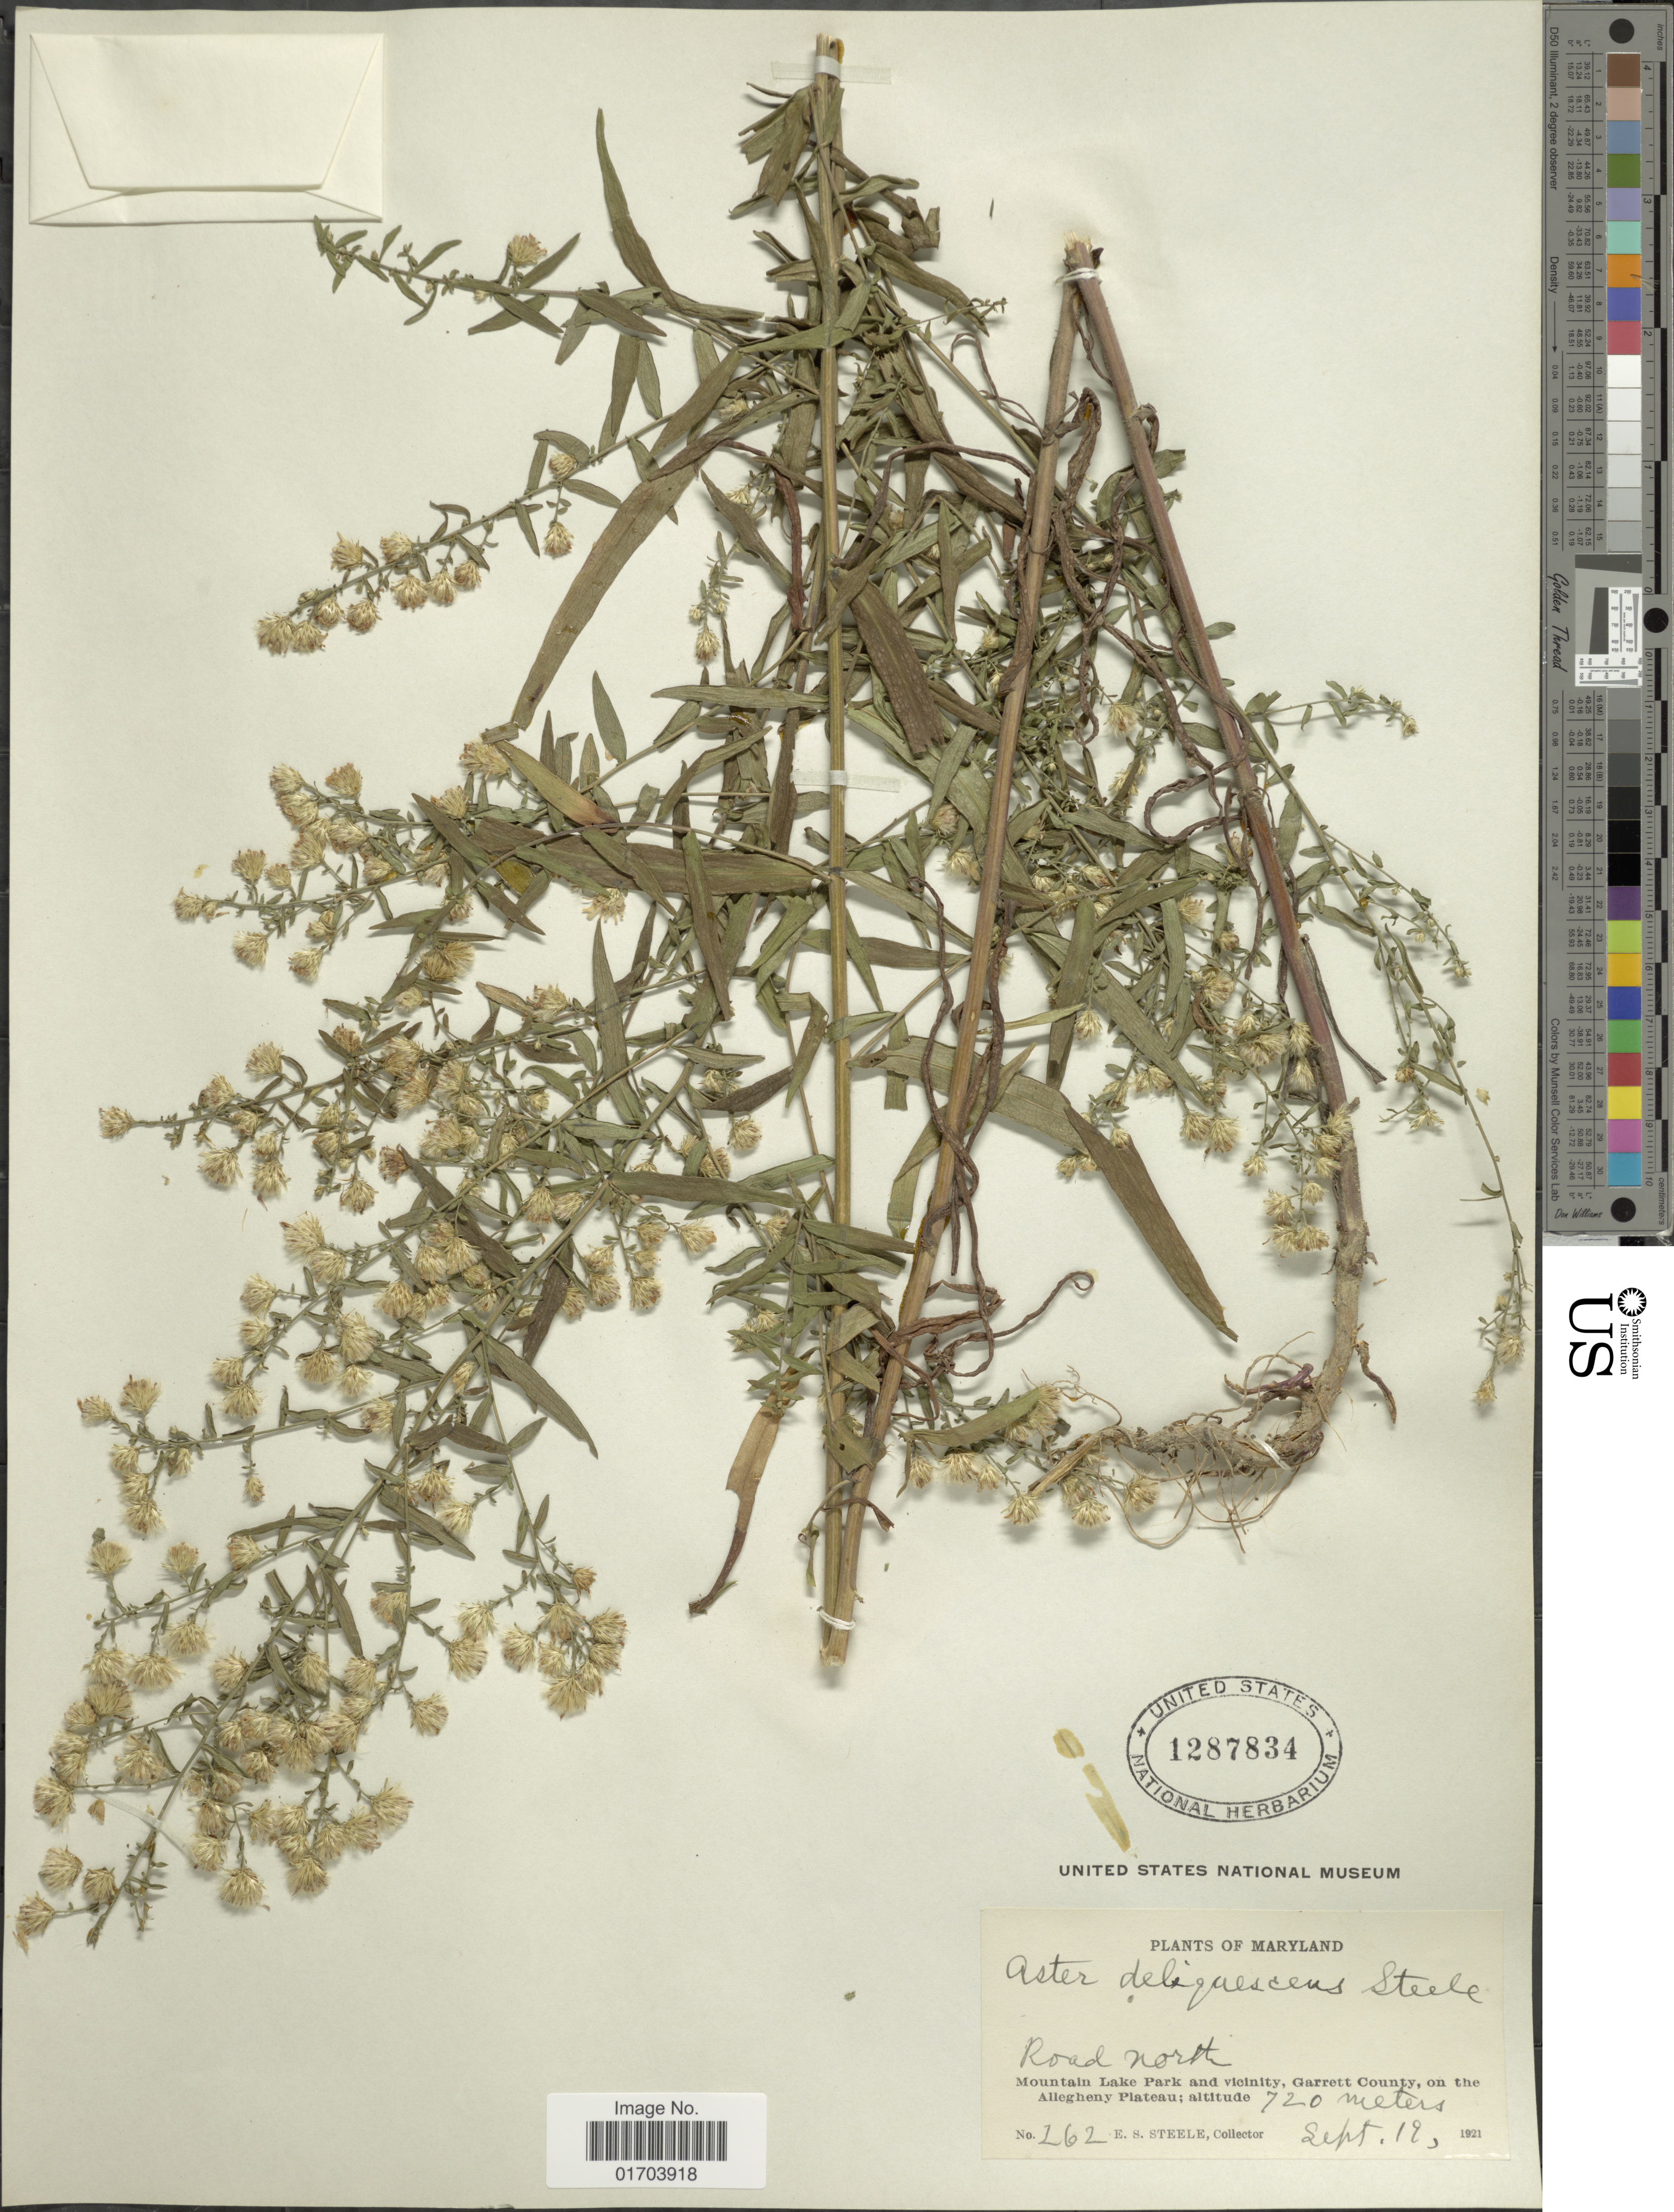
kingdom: Plantae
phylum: Tracheophyta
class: Magnoliopsida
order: Asterales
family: Asteraceae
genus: Aster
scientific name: Aster deliquescens E.S. Steele sp. nov. ined.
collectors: E. Steele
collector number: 262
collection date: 1921-09-19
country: United States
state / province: Maryland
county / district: Garrett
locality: Road north, Mountain Lake Park and vicinity, Garrett County, on the Allegheny Plateau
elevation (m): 720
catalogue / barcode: US 1287834